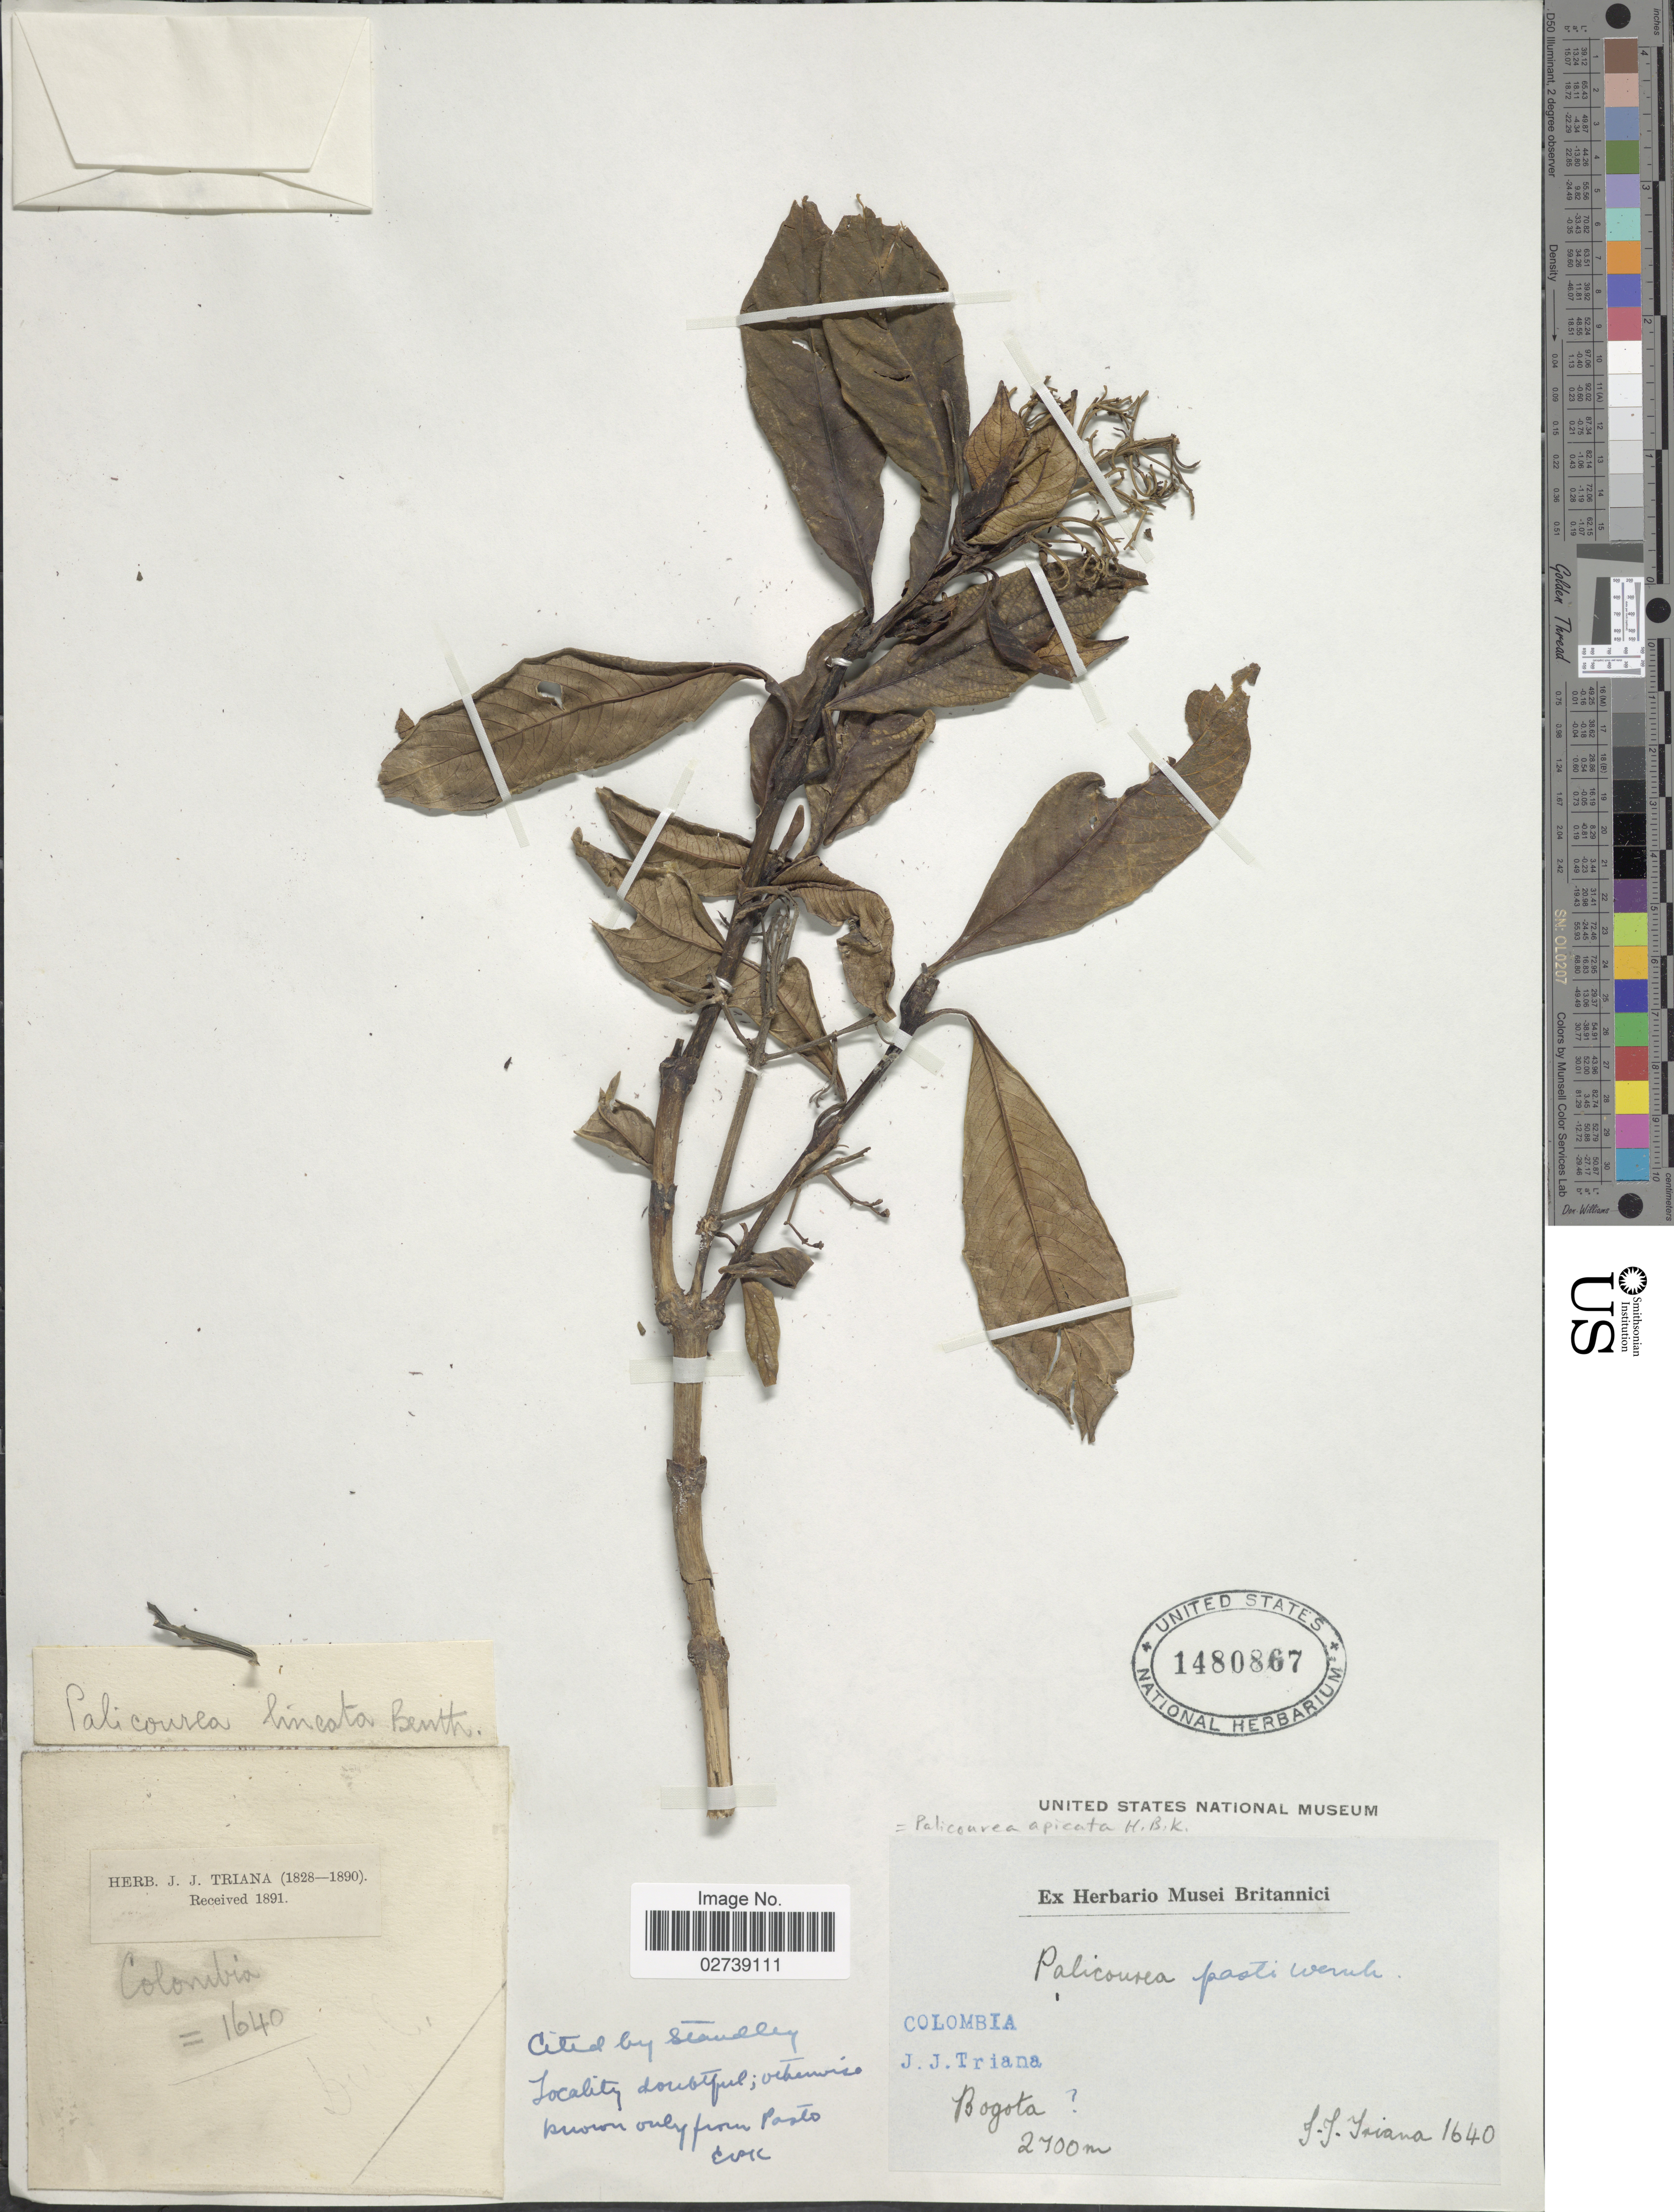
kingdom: Plantae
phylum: Tracheophyta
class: Magnoliopsida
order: Gentianales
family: Rubiaceae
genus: Palicourea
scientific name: Palicourea apicata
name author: Kunth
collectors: J. J. Triana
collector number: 1640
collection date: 1828/1890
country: Colombia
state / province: Bogota D.C.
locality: Bogota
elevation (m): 2700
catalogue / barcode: US 1480867